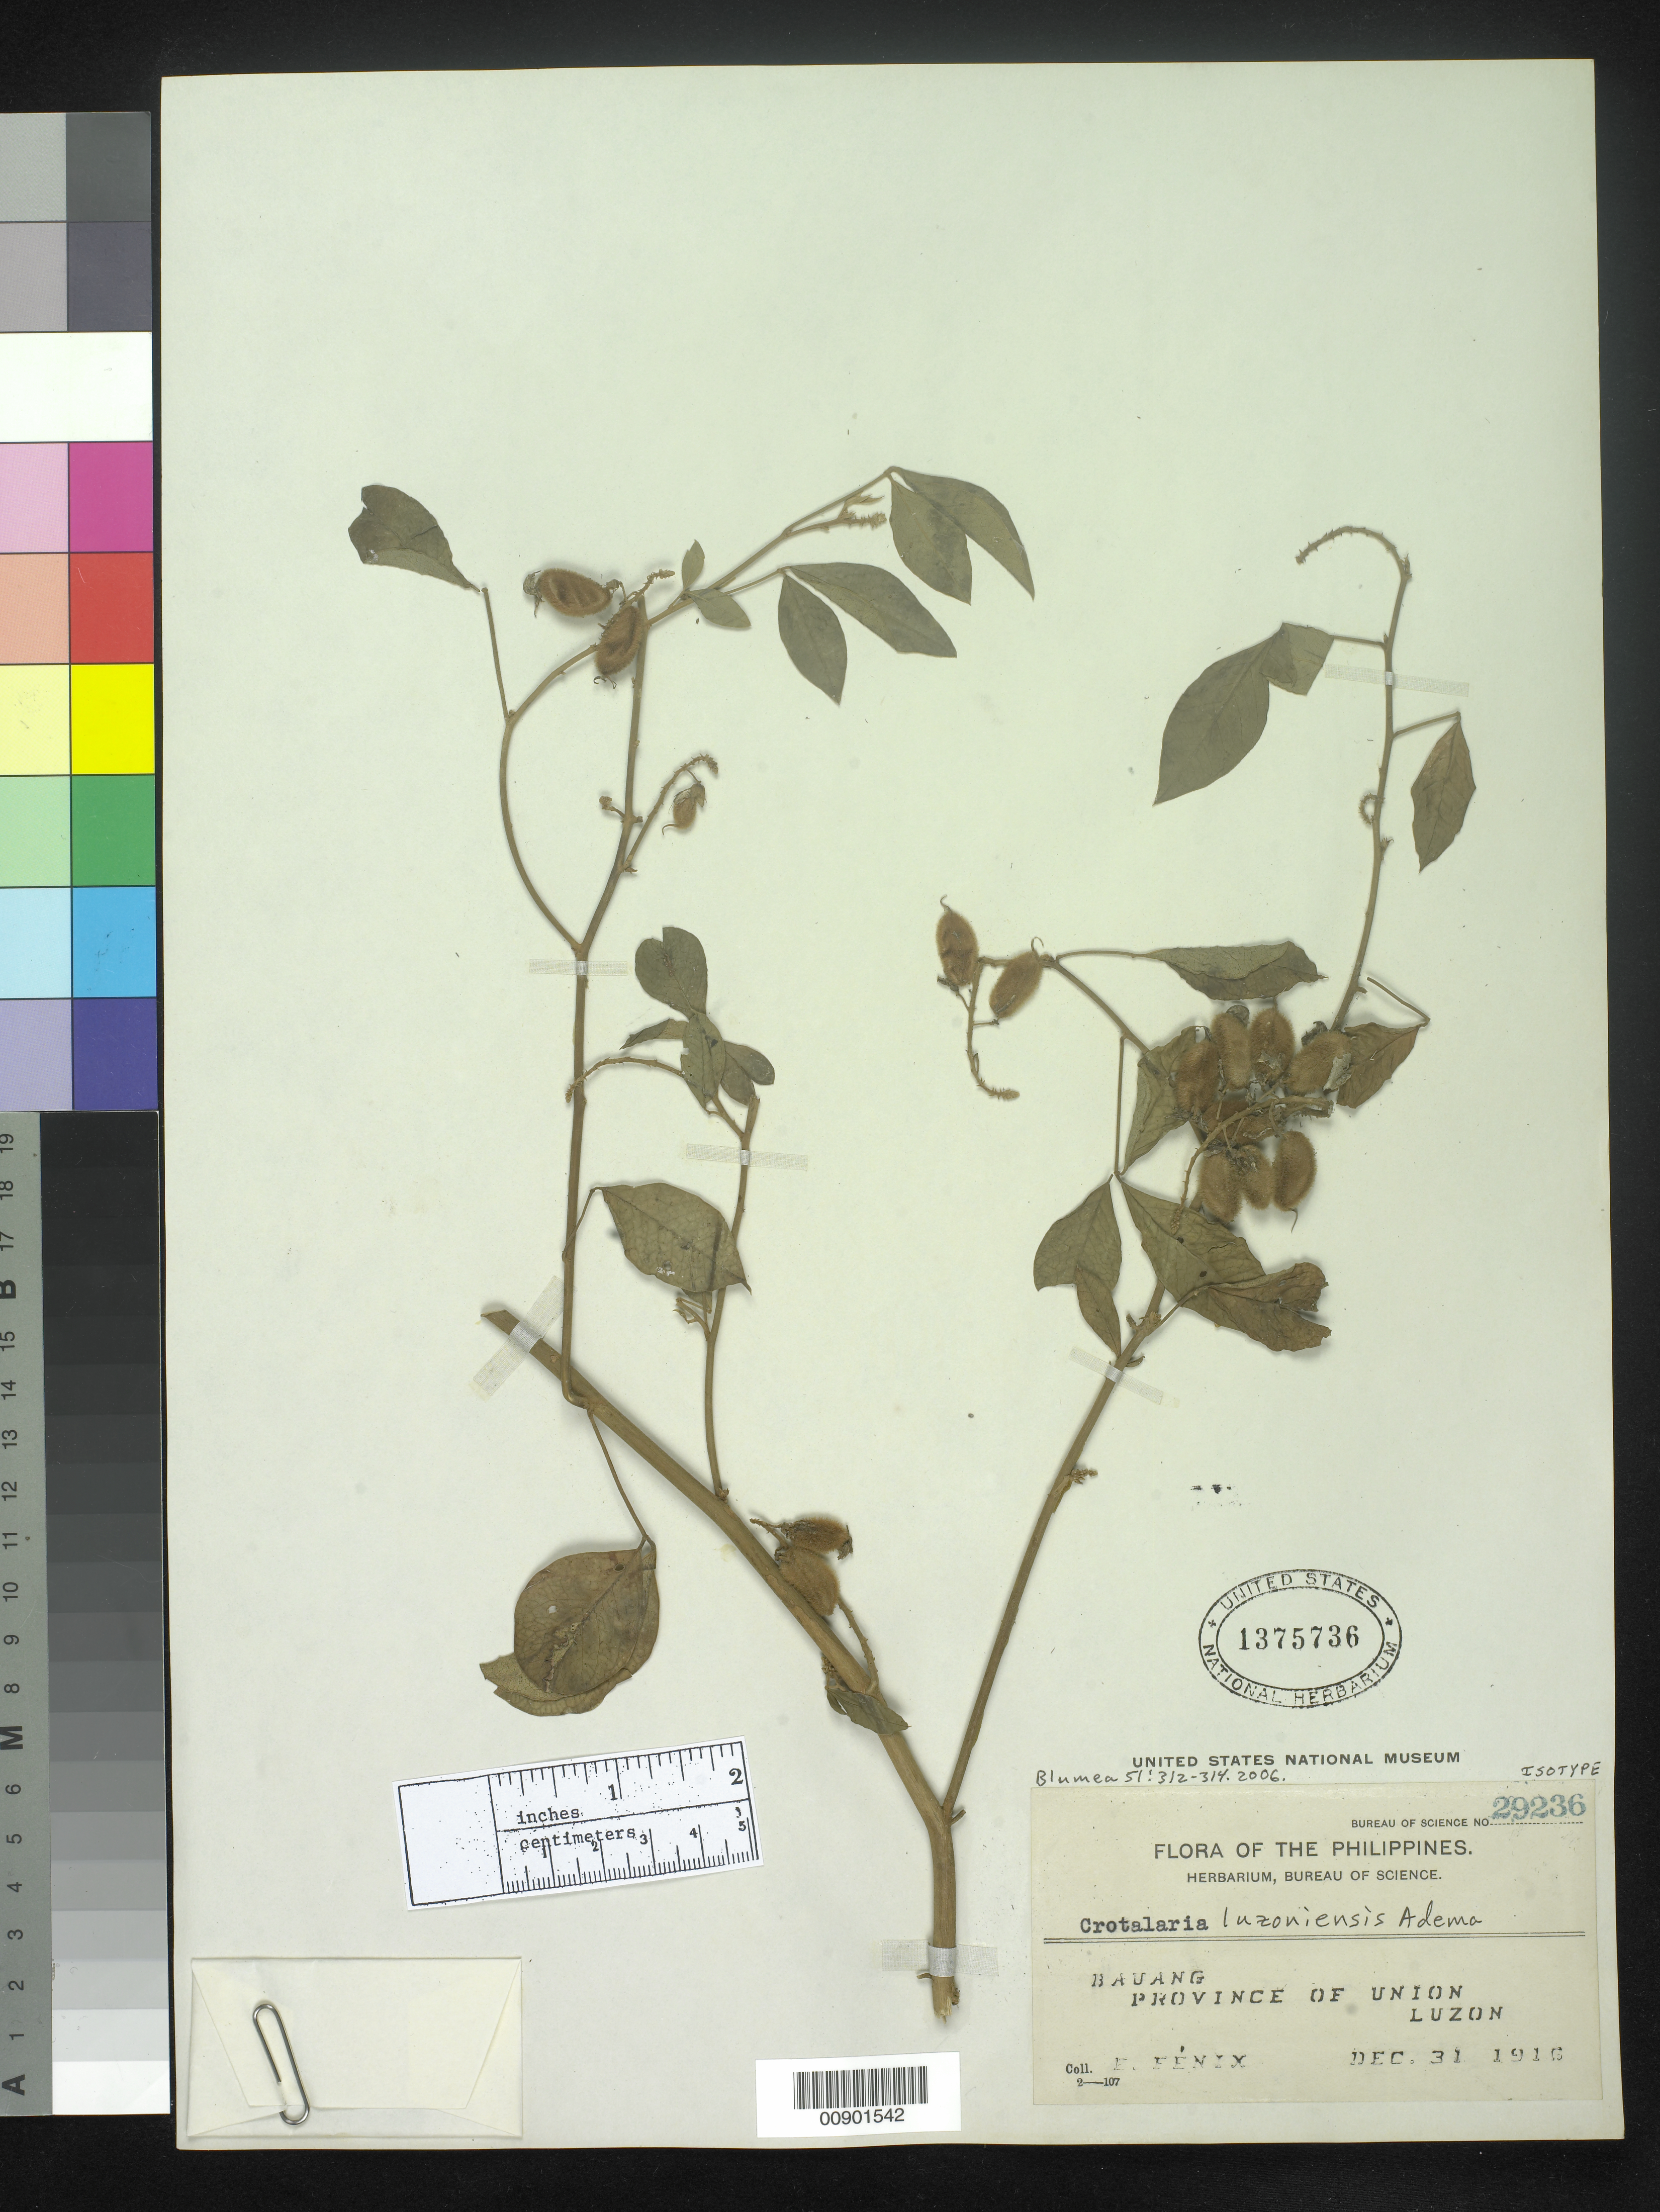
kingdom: Plantae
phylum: Tracheophyta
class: Magnoliopsida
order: Fabales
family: Fabaceae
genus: Crotalaria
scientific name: Crotalaria luzoniensis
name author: Adema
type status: Isotype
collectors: E. Fénix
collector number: Bur. Sci. 29236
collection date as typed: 31 Dec 1916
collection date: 1916-12-31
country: Philippines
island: Luzon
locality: Bauang, Province of Union, Luzon.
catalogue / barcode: US 1375736